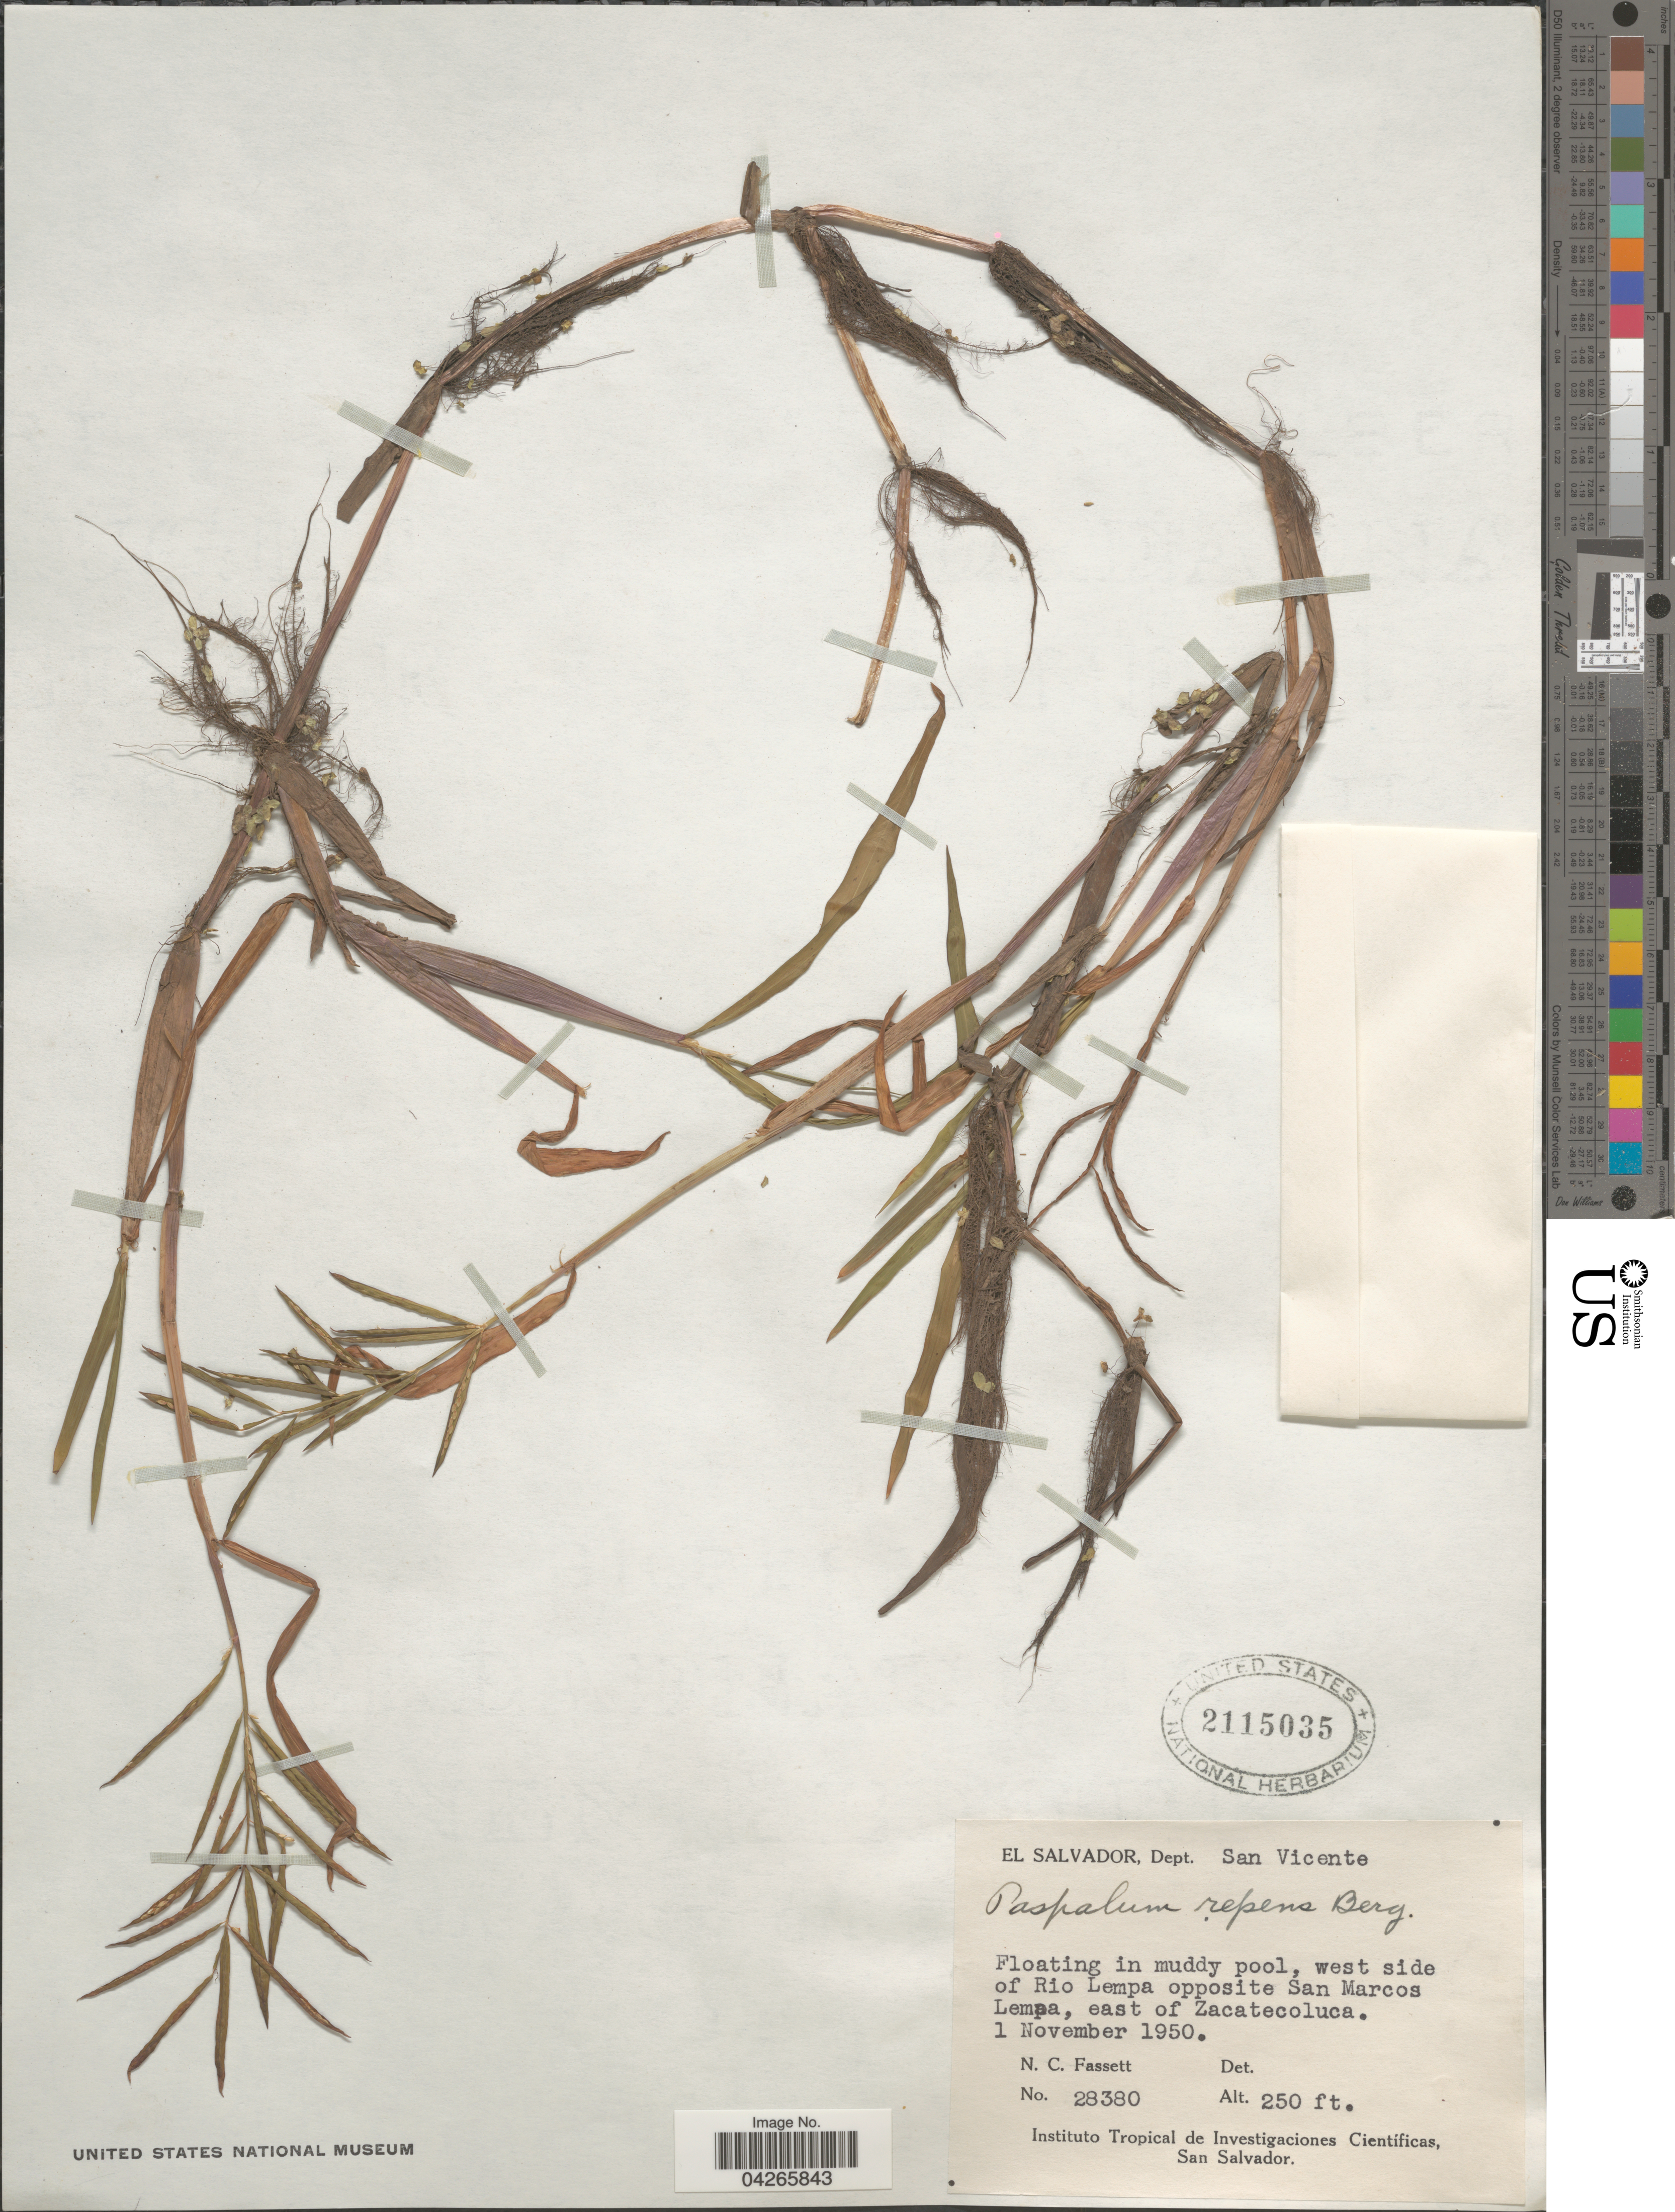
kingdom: Plantae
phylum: Tracheophyta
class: Liliopsida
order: Poales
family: Poaceae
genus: Paspalum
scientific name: Paspalum repens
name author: P.J. Bergius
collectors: N. C. Fassett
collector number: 28380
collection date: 1950-11-01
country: El Salvador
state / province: San Vincente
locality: Dept. San Vicente. West side of Rio Lempa opposite San Marcos Lempa, east of Zacatecoluca.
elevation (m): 76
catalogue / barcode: US 2115035